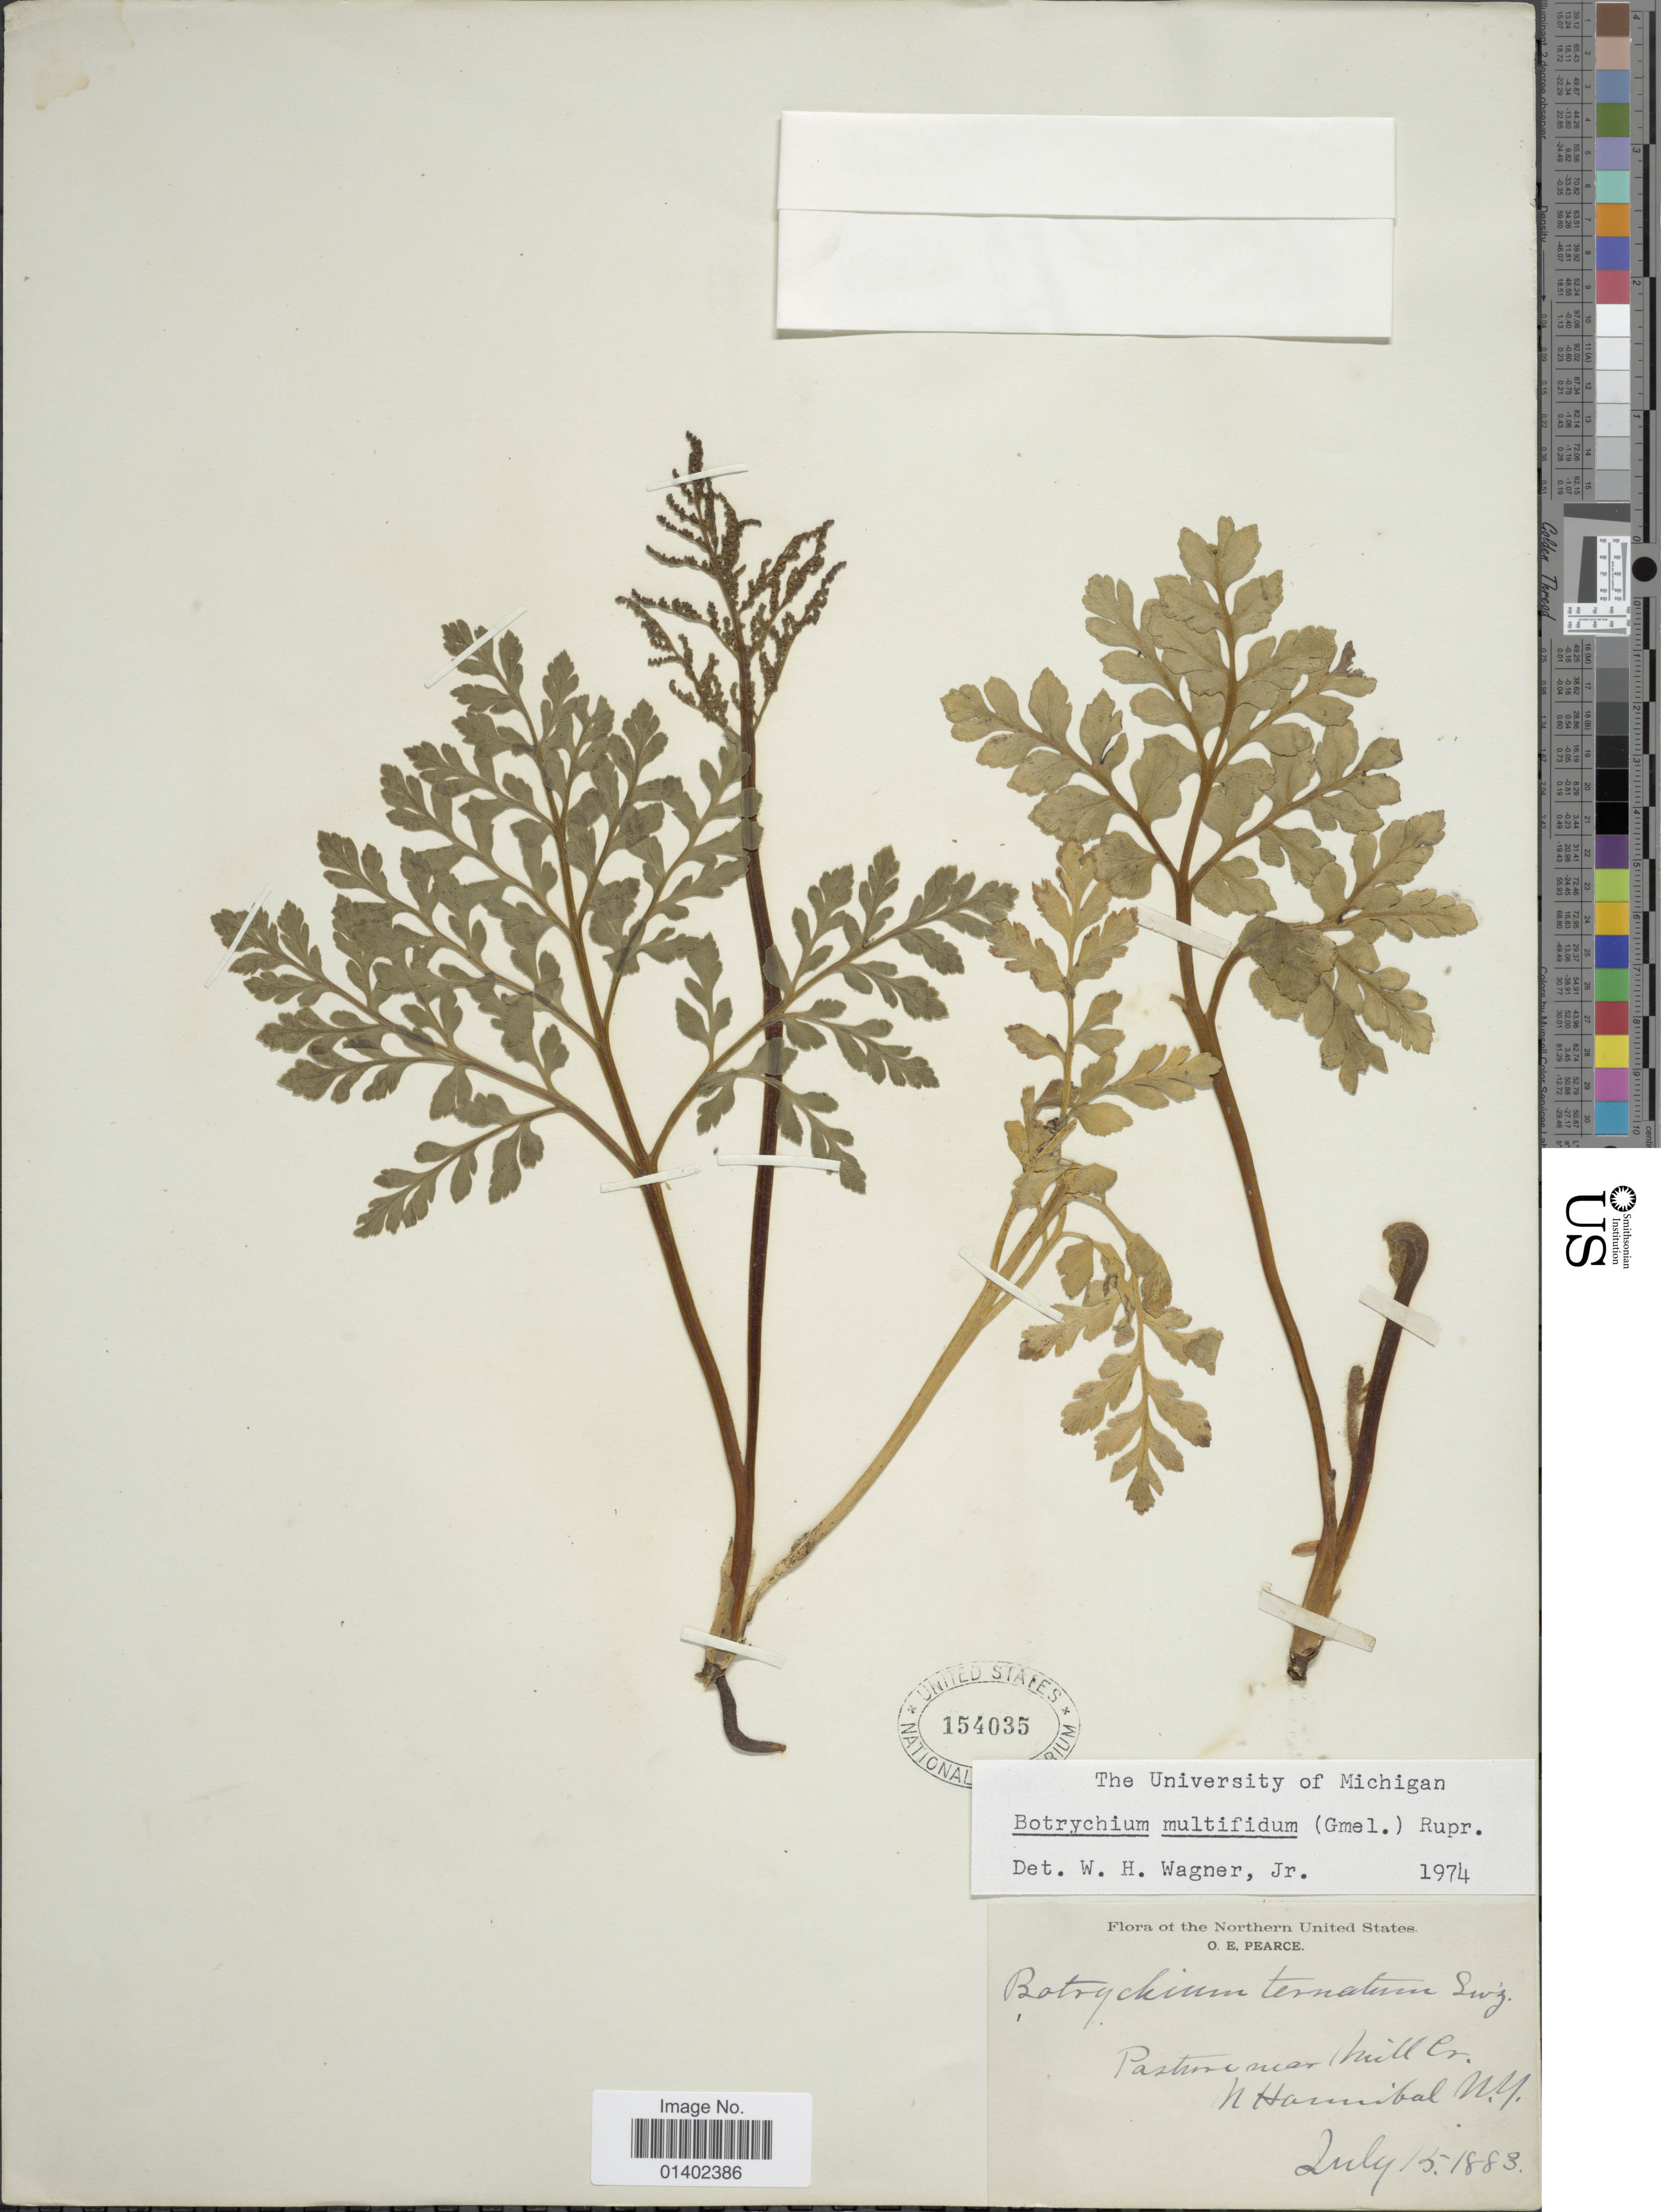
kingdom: Plantae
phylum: Tracheophyta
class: Polypodiopsida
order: Ophioglossales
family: Ophioglossaceae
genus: Botrychium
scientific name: Botrychium multifidum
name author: (J.F. Gmel.) Rupr.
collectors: O. E. Pearce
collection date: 1883-07-15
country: United States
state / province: New York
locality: Pasture near Mill Cr. N Hannibal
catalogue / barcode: US 154035